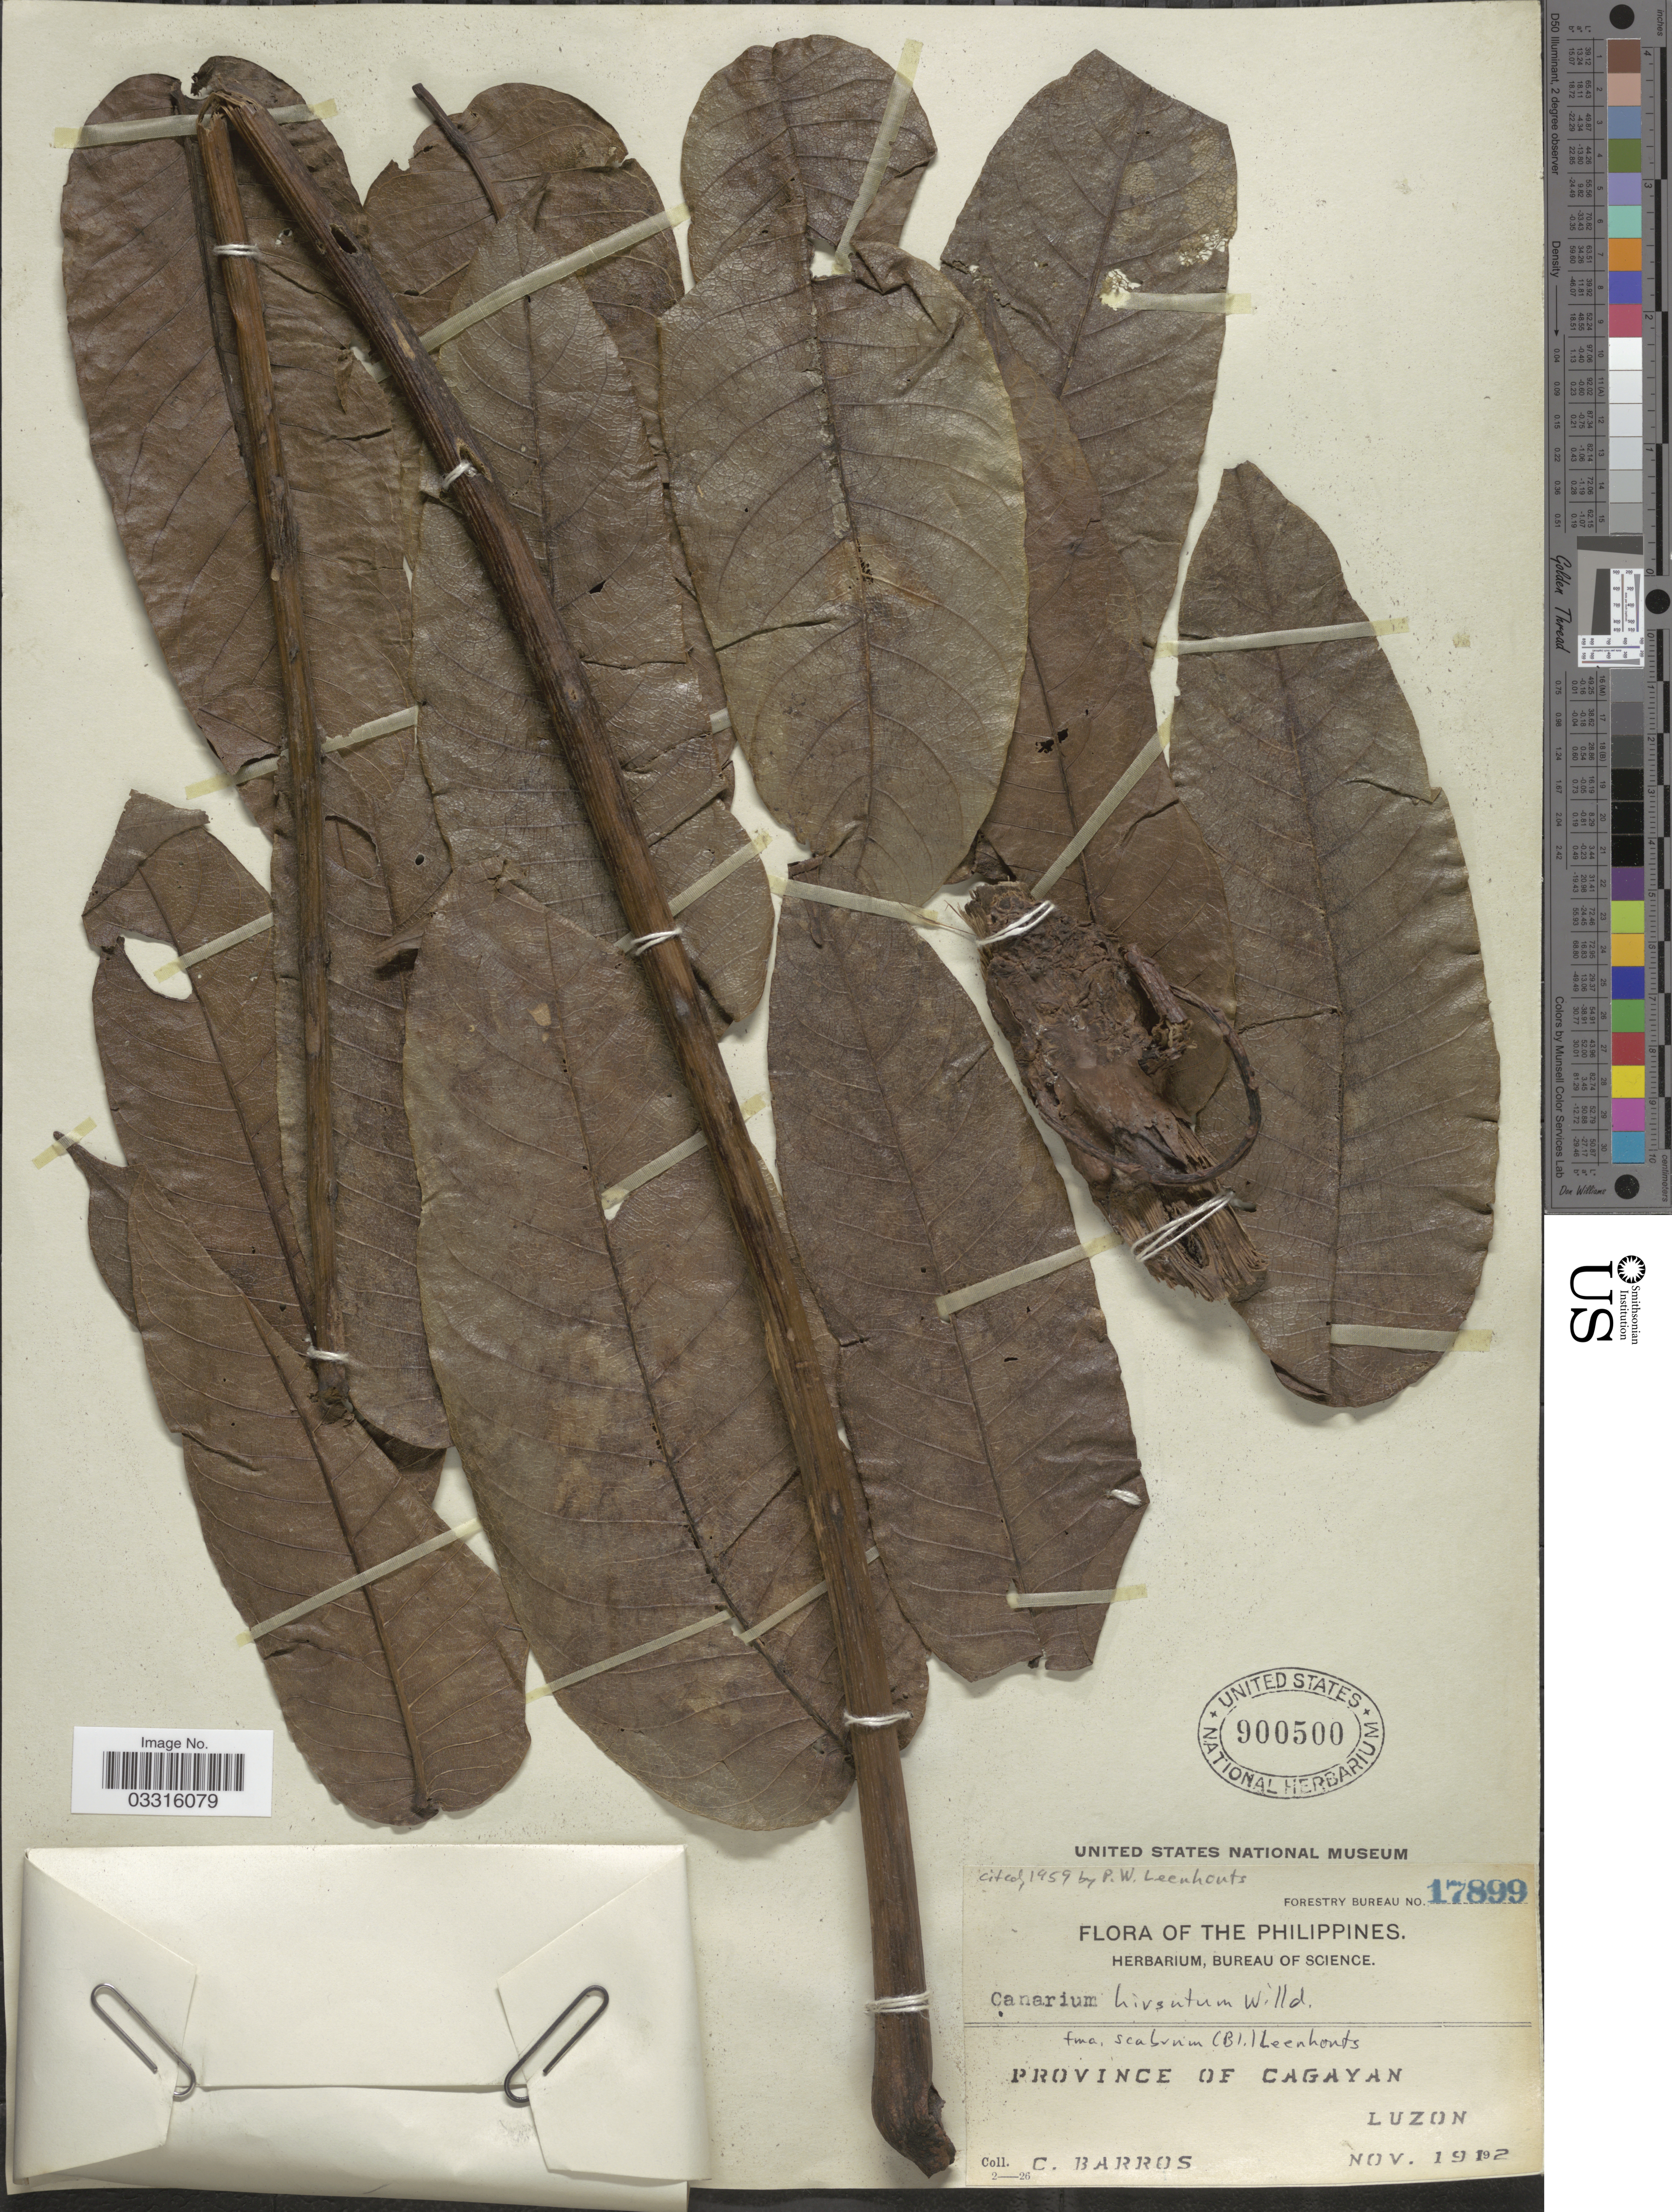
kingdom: Plantae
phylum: Tracheophyta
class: Magnoliopsida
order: Sapindales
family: Burseraceae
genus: Canarium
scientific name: Canarium hirsutum f. scabrum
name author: (Blume) Leenh.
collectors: C. Barros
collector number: Forestry Bureau 17899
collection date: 1912-11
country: Philippines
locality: Province of Cagayan, Luzon.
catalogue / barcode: US 900500